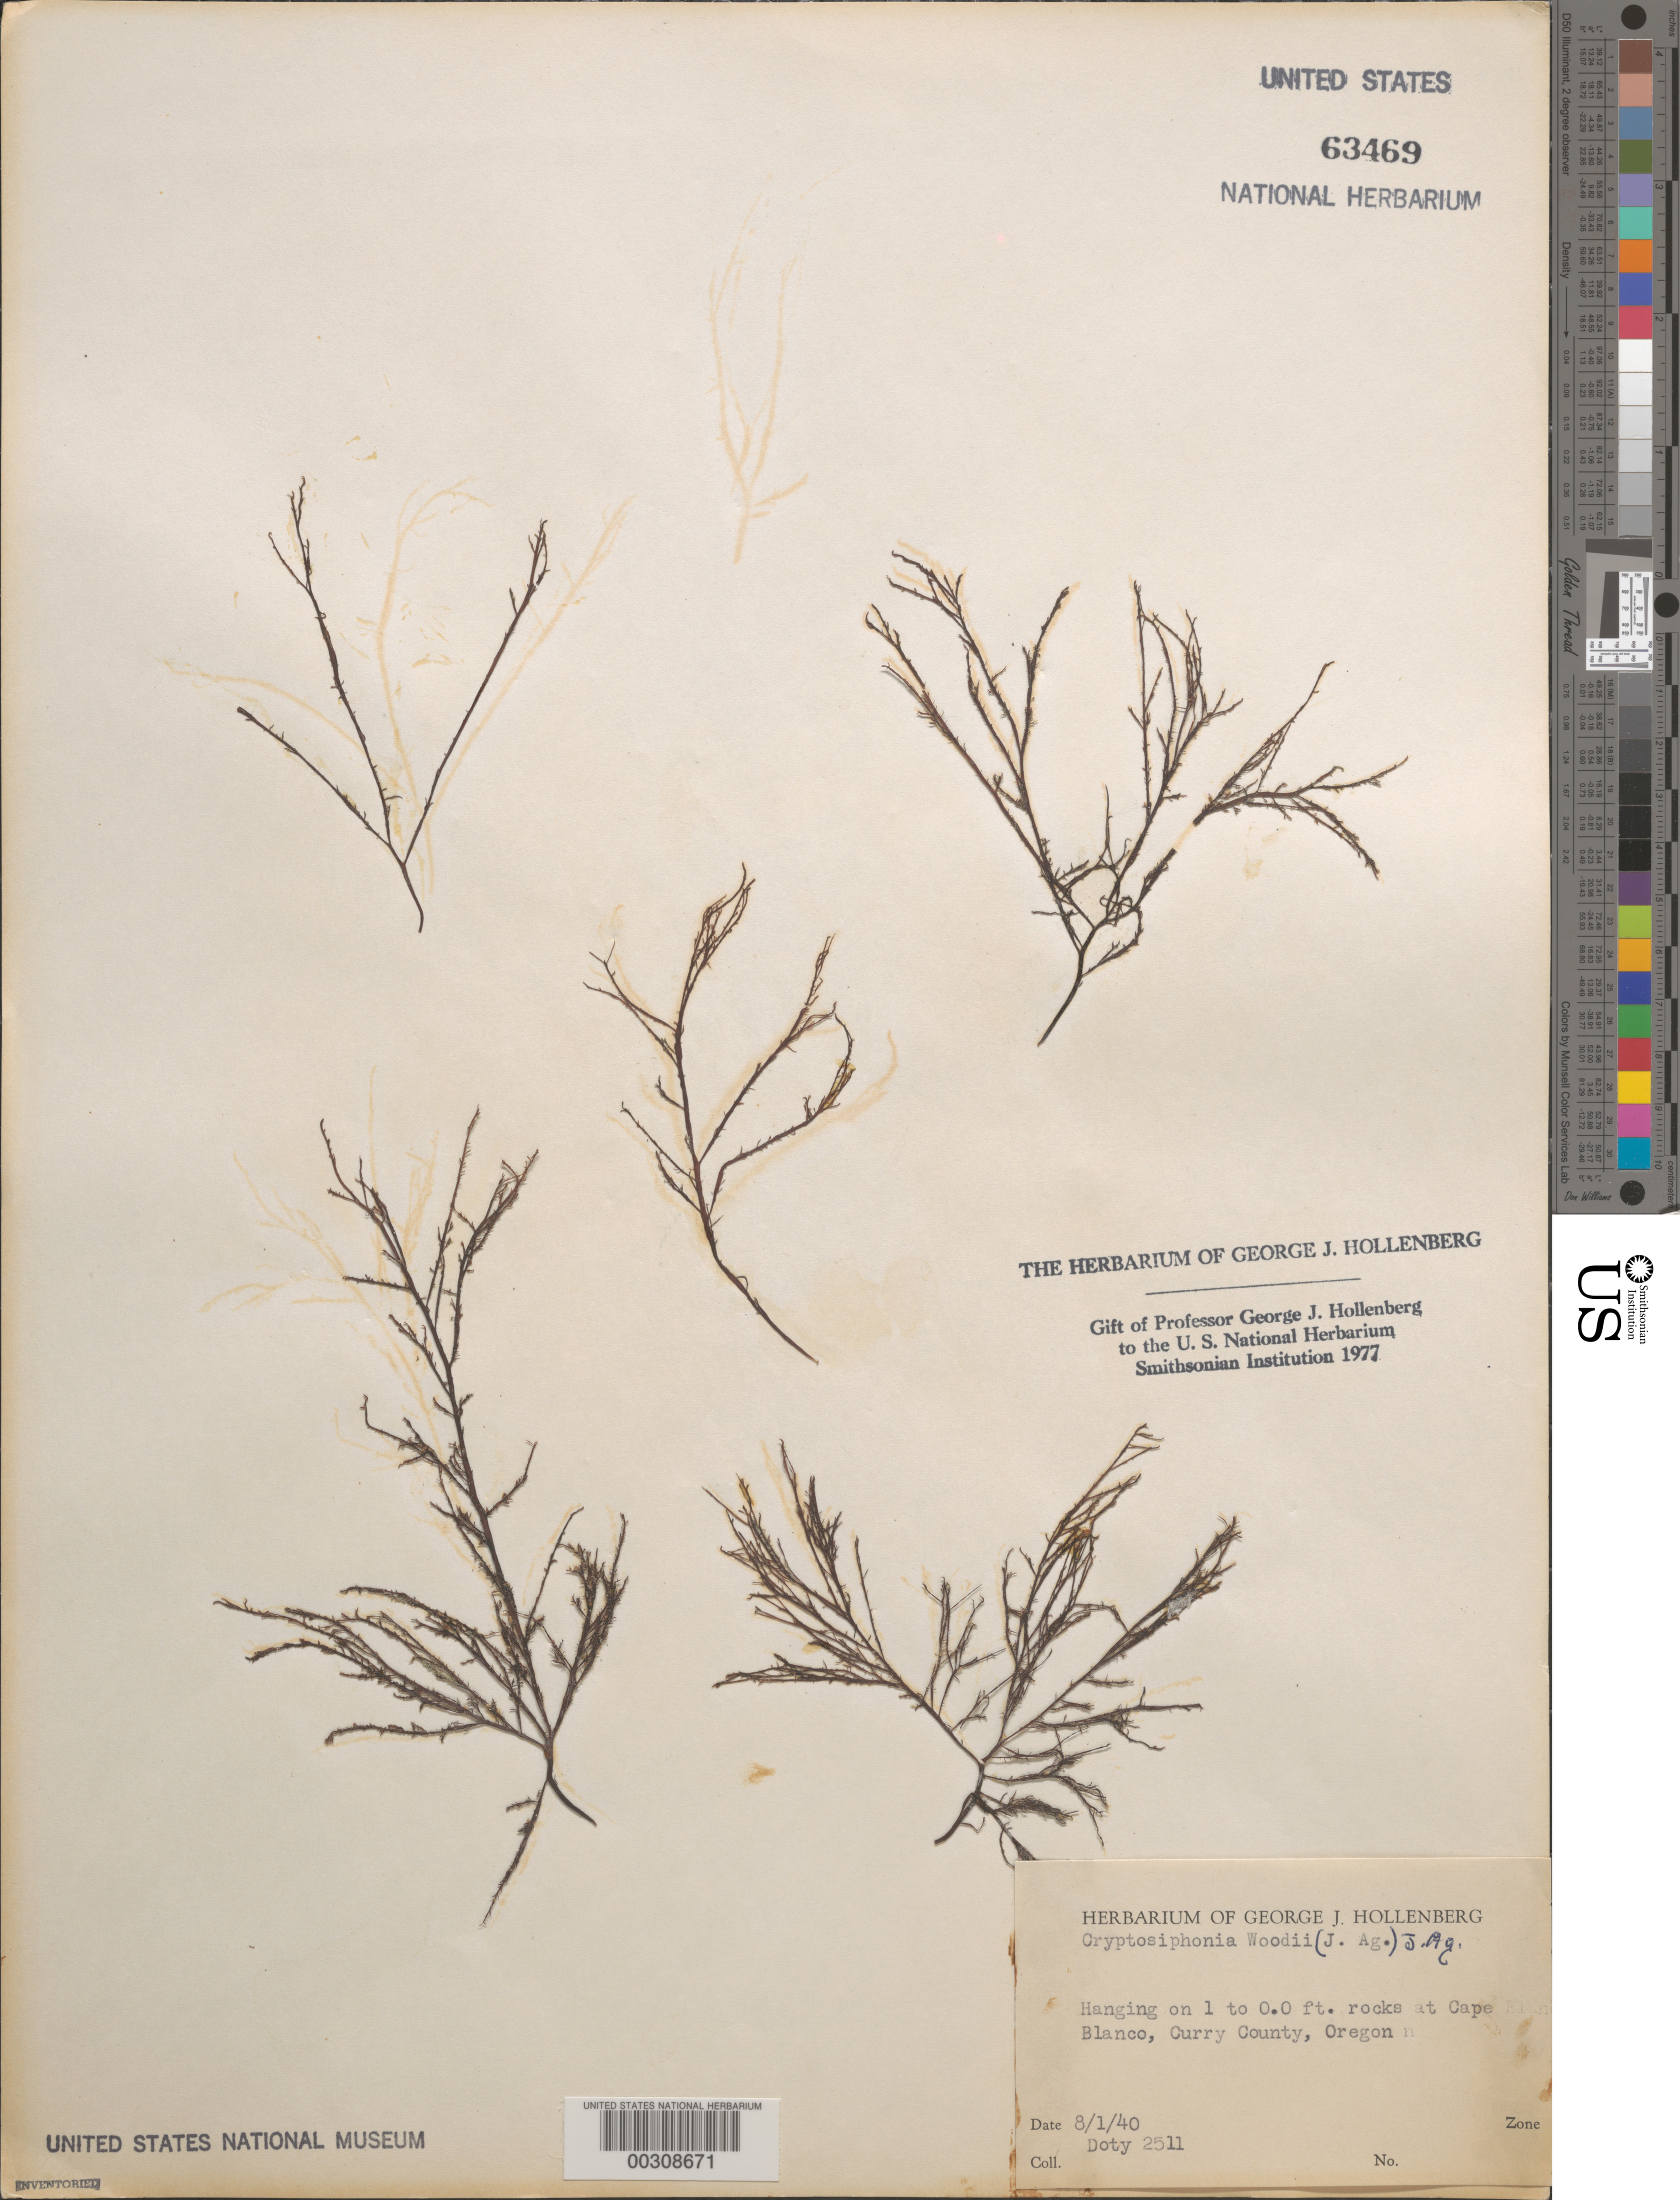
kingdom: Plantae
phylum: Rhodophyta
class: Florideophyceae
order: Gigartinales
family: Dumontiaceae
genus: Cryptosiphonia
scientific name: Cryptosiphonia woodii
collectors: -- Doty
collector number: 2511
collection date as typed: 1 Aug 40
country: United States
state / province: Oregon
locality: At Cape Blanco, Curry County.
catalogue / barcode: US 63469